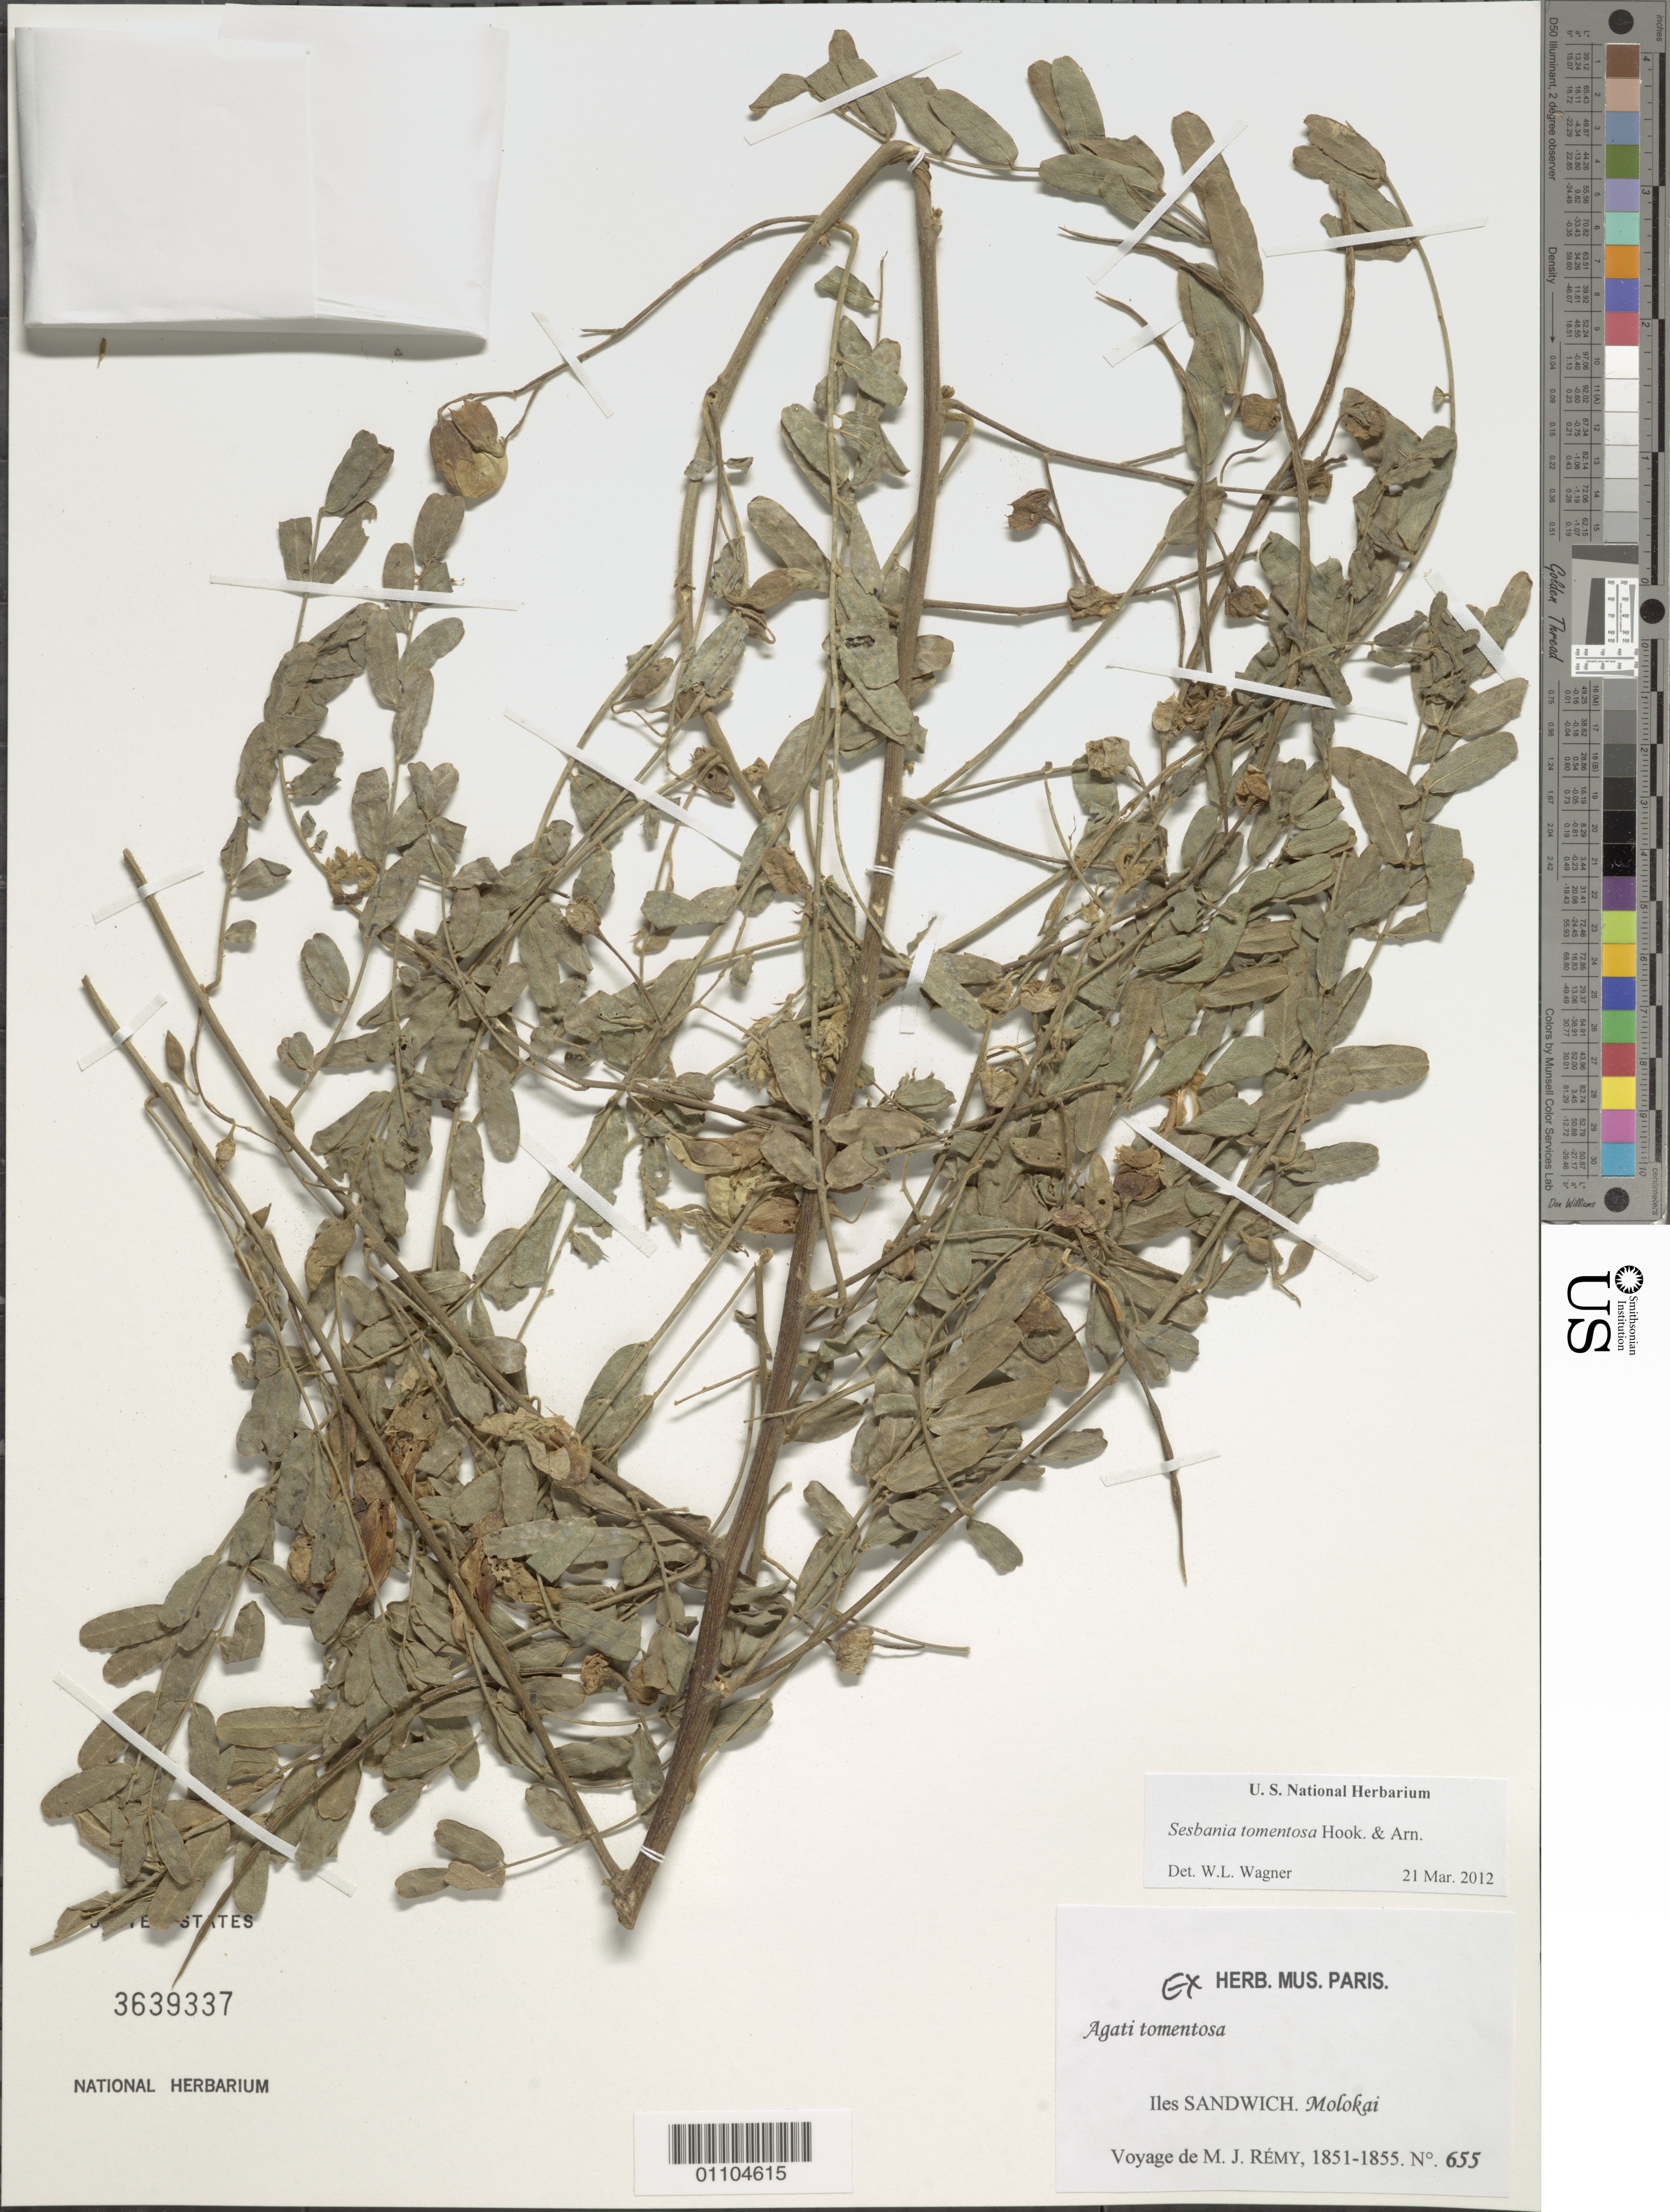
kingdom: Plantae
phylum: Tracheophyta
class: Magnoliopsida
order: Fabales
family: Fabaceae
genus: Sesbania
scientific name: Sesbania tomentosa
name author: Hook. & Arn.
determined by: Wagner, W. L., (BOT), Smithsonian Institution - National Museum of Natural History (UNITED STATES)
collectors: M. J. Remy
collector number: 655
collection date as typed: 1851 to --- 1855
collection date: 1851/1855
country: United States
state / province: Hawaii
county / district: Maui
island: Moloka'i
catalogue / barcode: US 3639337